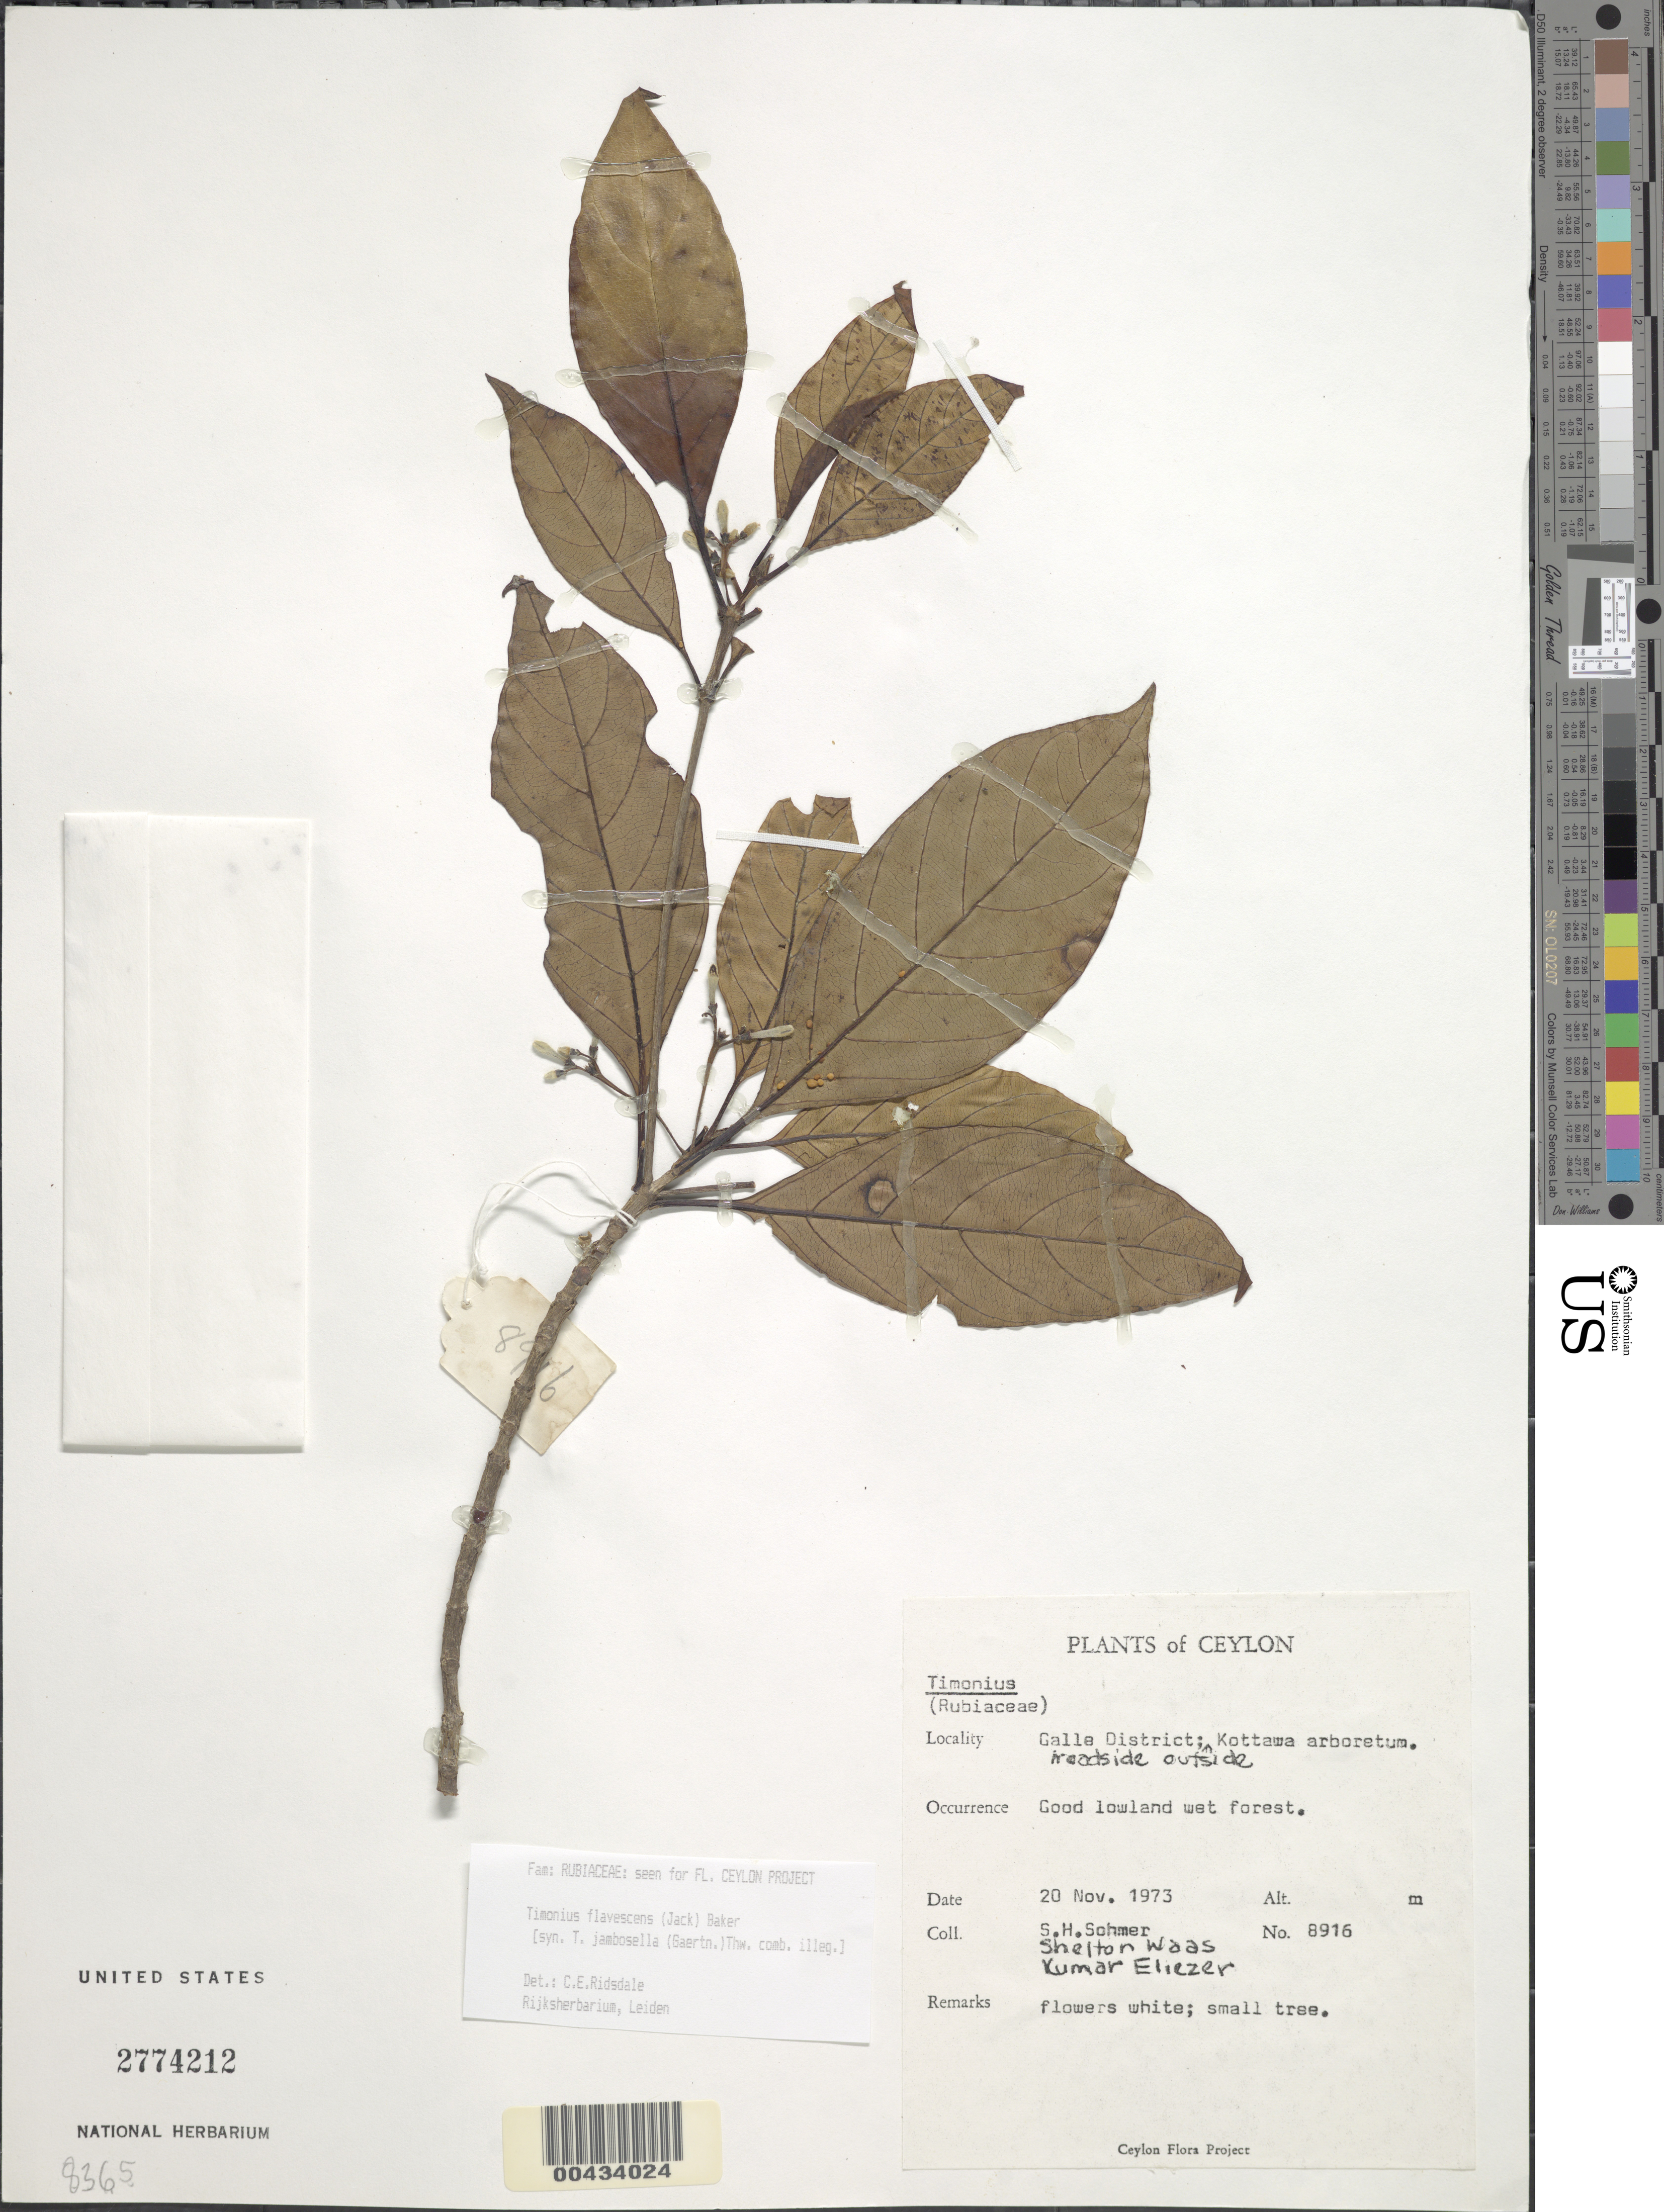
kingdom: Plantae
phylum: Tracheophyta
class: Magnoliopsida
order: Gentianales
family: Rubiaceae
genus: Timonius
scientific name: Timonius flavescens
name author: (Jack) Baker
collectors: S. H. Sohmer, S. Waas & K. Eliezer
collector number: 8916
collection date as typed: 20 Nov 1973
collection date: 1973-11-20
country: Sri Lanka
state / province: Southern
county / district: Galle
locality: rd outside Kottawa Arboretum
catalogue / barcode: US 2774212